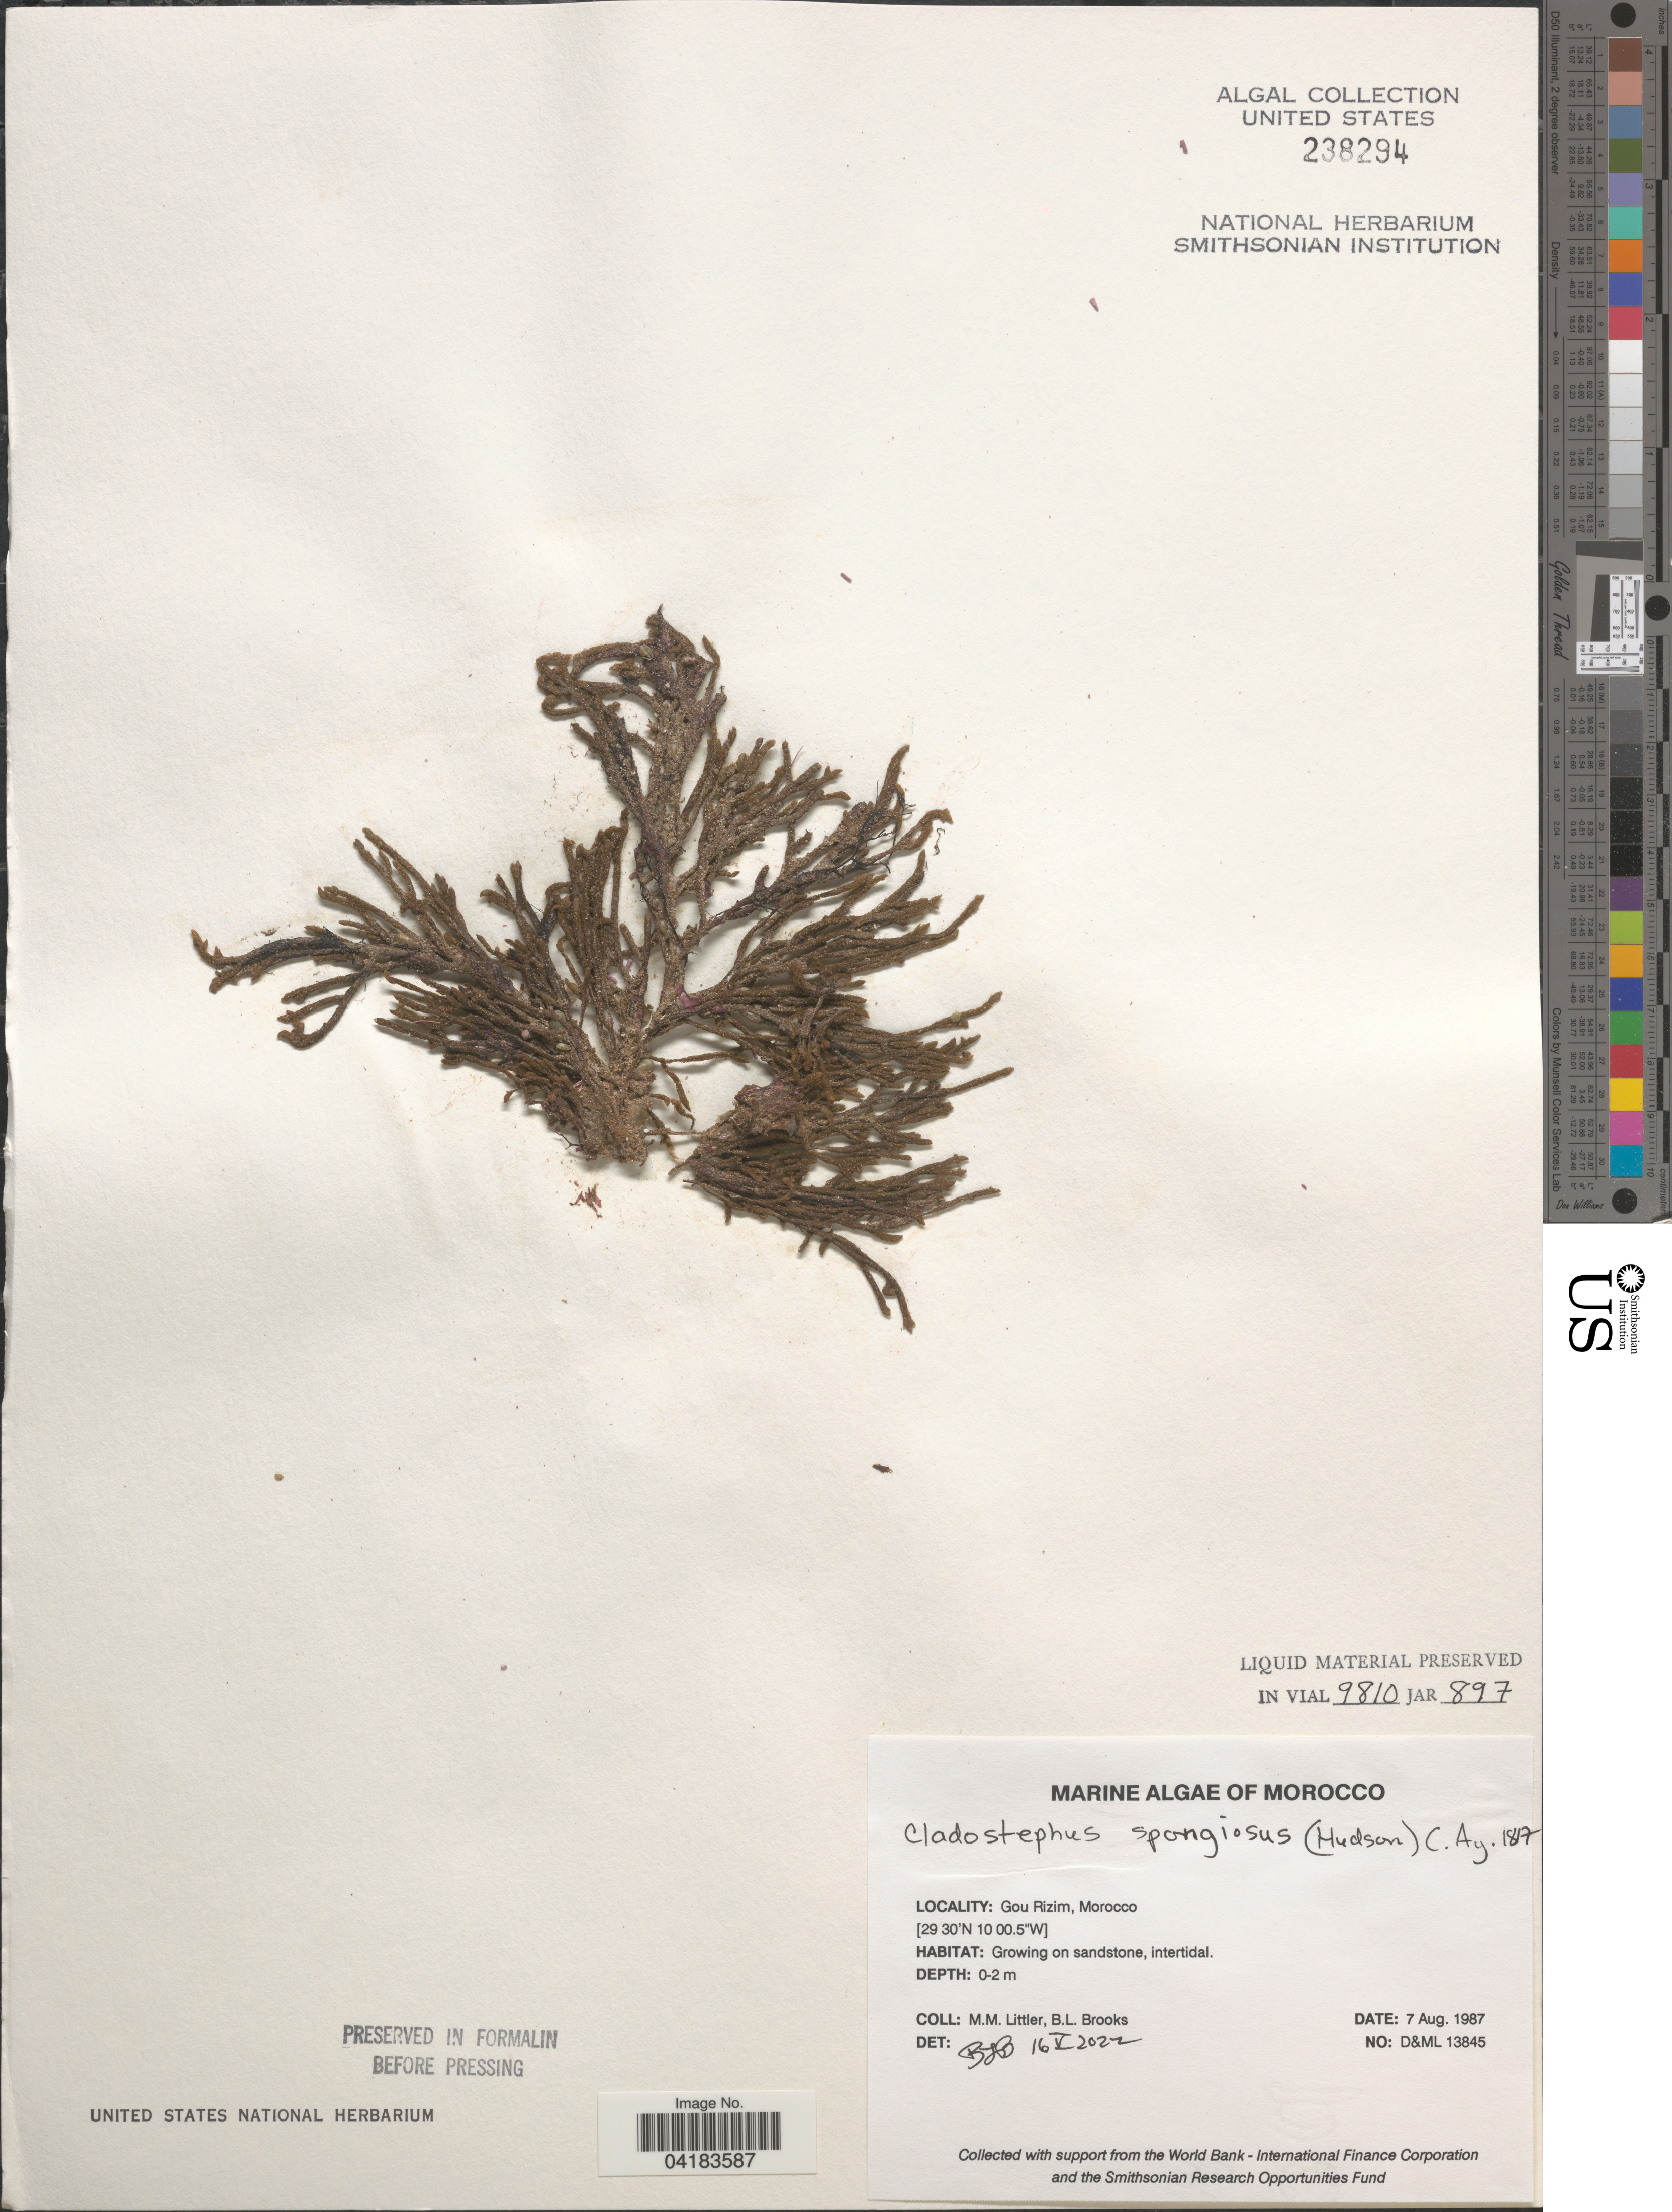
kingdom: Chromista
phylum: Ochrophyta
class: Phaeophyceae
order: Sphacelariales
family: Cladostephaceae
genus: Cladostephus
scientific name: Cladostephus spongiosus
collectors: B. Brooks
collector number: D&ML13845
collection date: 1987-08-07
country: Morocco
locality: Gou Rizim.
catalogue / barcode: US 238294